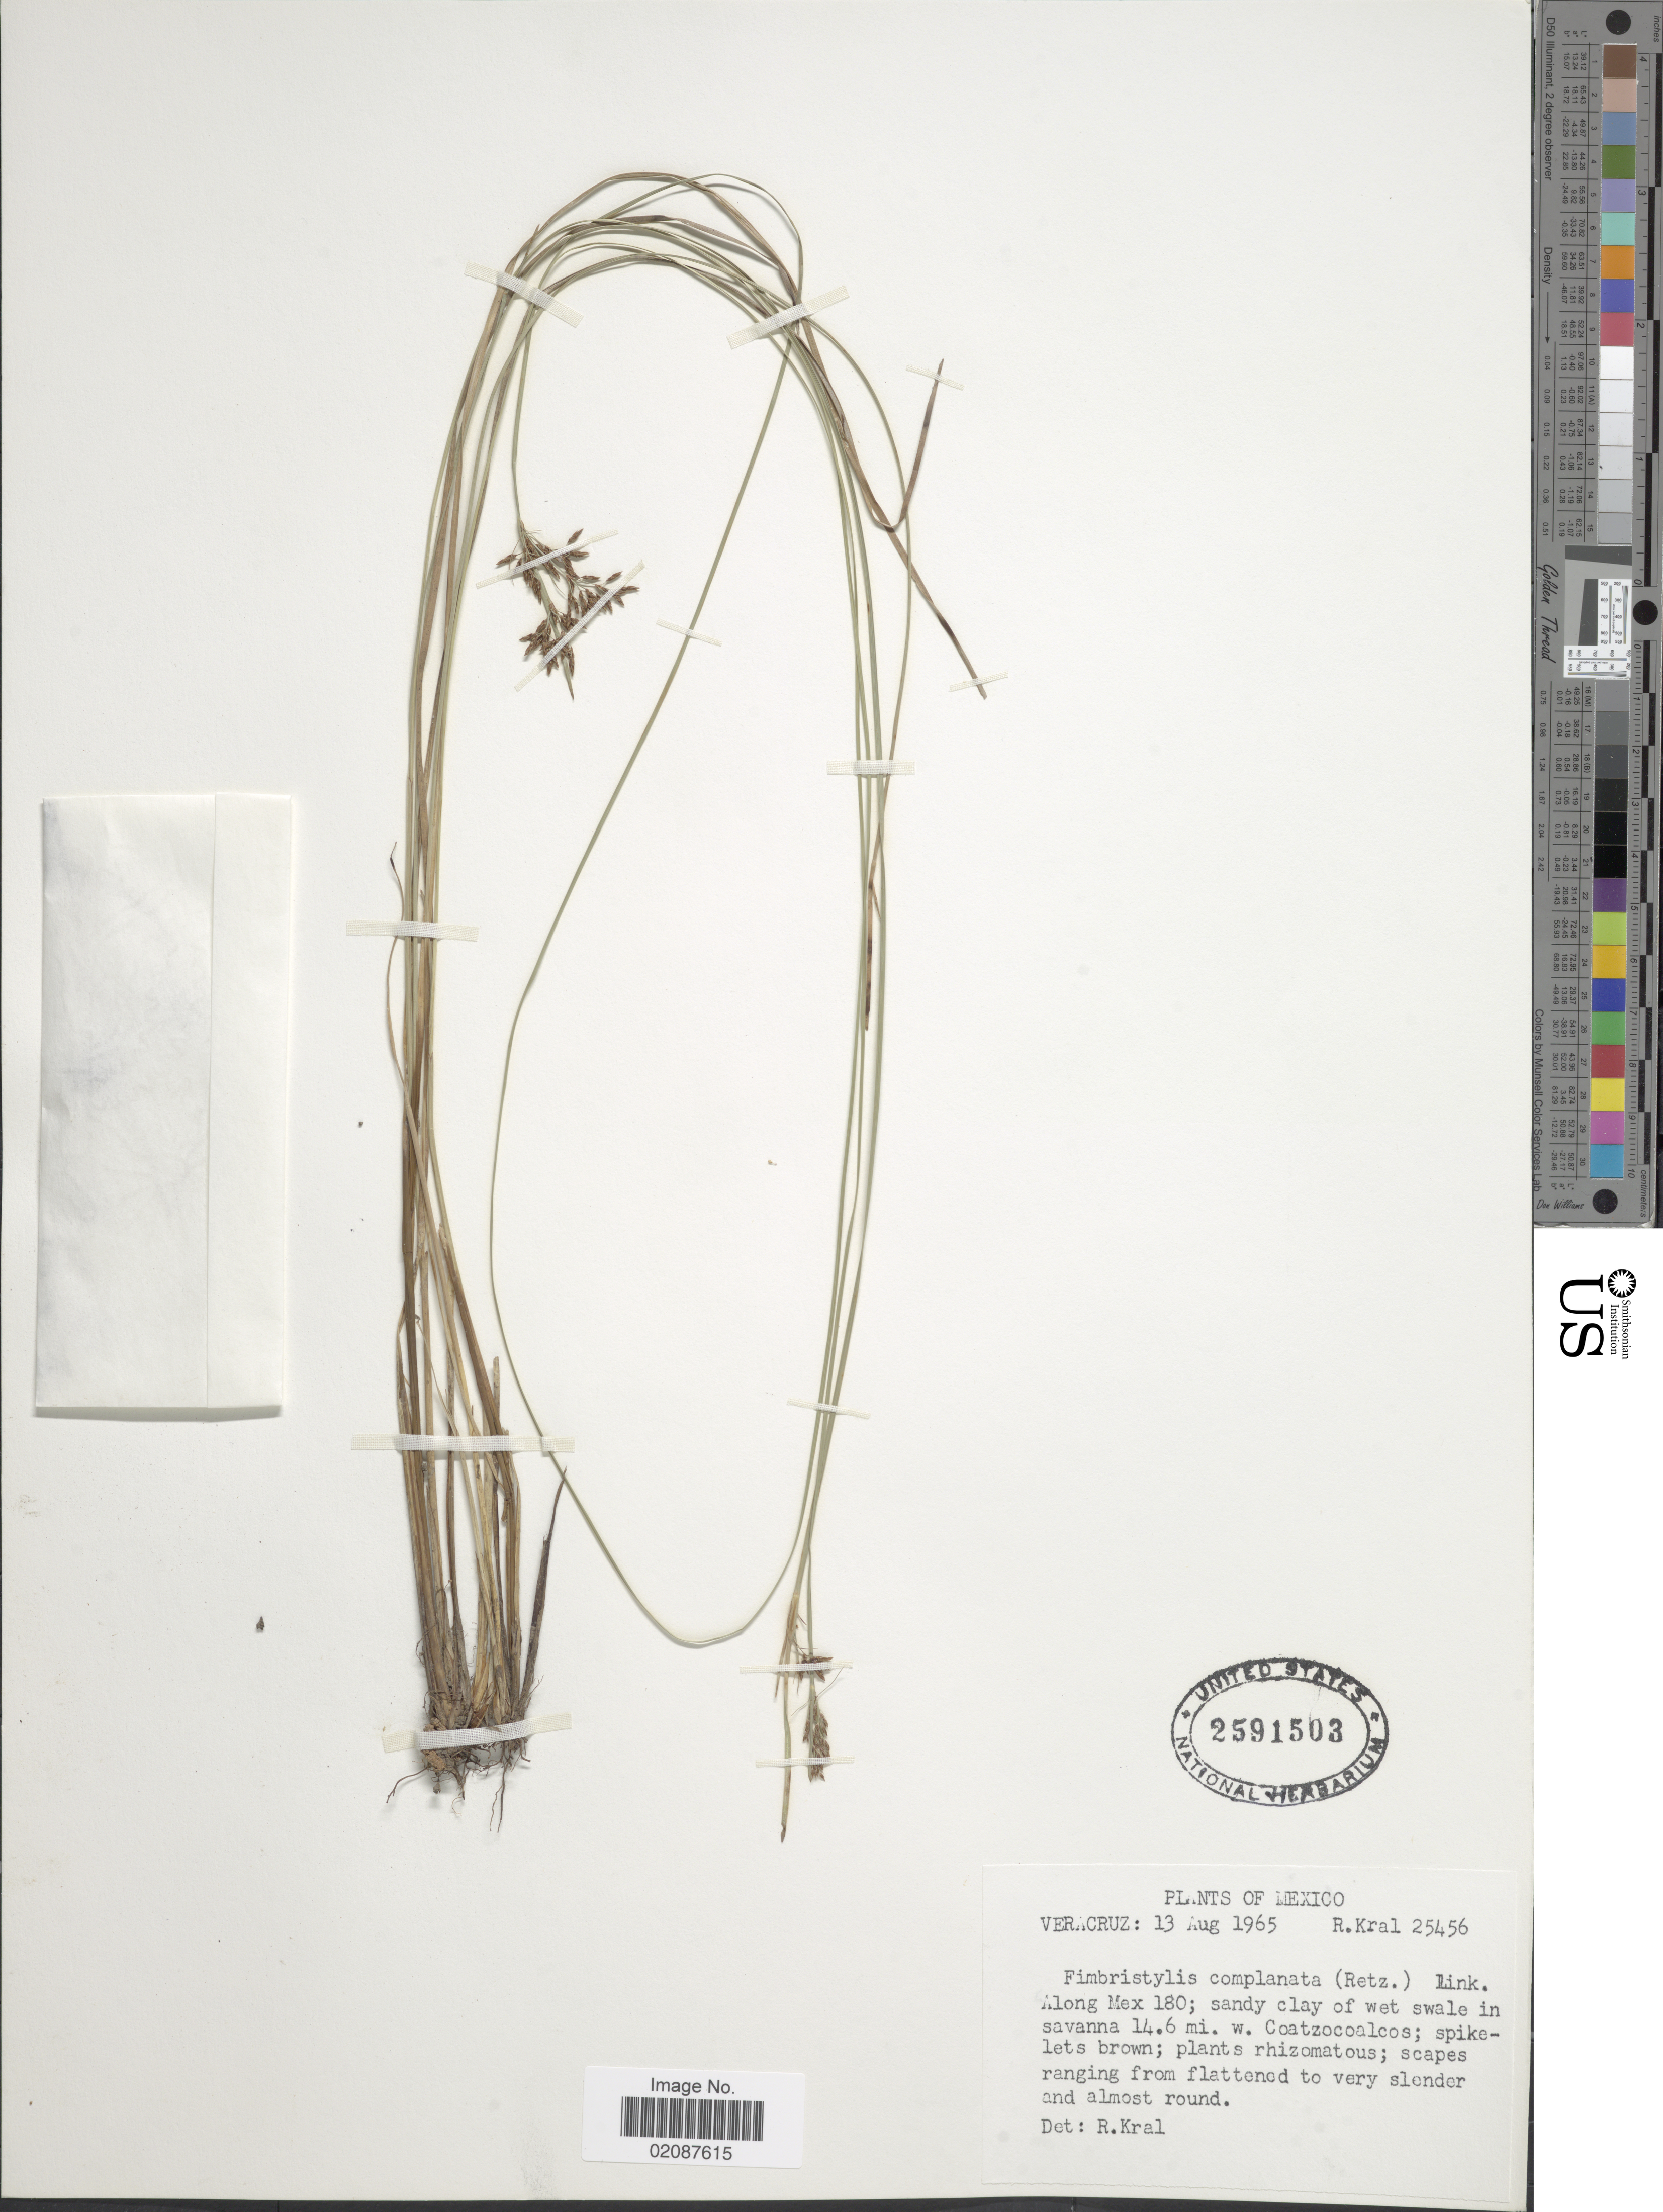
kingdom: Plantae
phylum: Tracheophyta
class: Liliopsida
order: Poales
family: Cyperaceae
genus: Fimbristylis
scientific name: Fimbristylis complanata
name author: (Retz.) Link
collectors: R. Kral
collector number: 25456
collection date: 1965-08-13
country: Mexico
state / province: Veracruz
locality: VeraCruz, along Mex 180; sandy clay of wet swale in savanna 14.6 mi. w. Coatzocoalcos.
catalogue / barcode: US 2591503